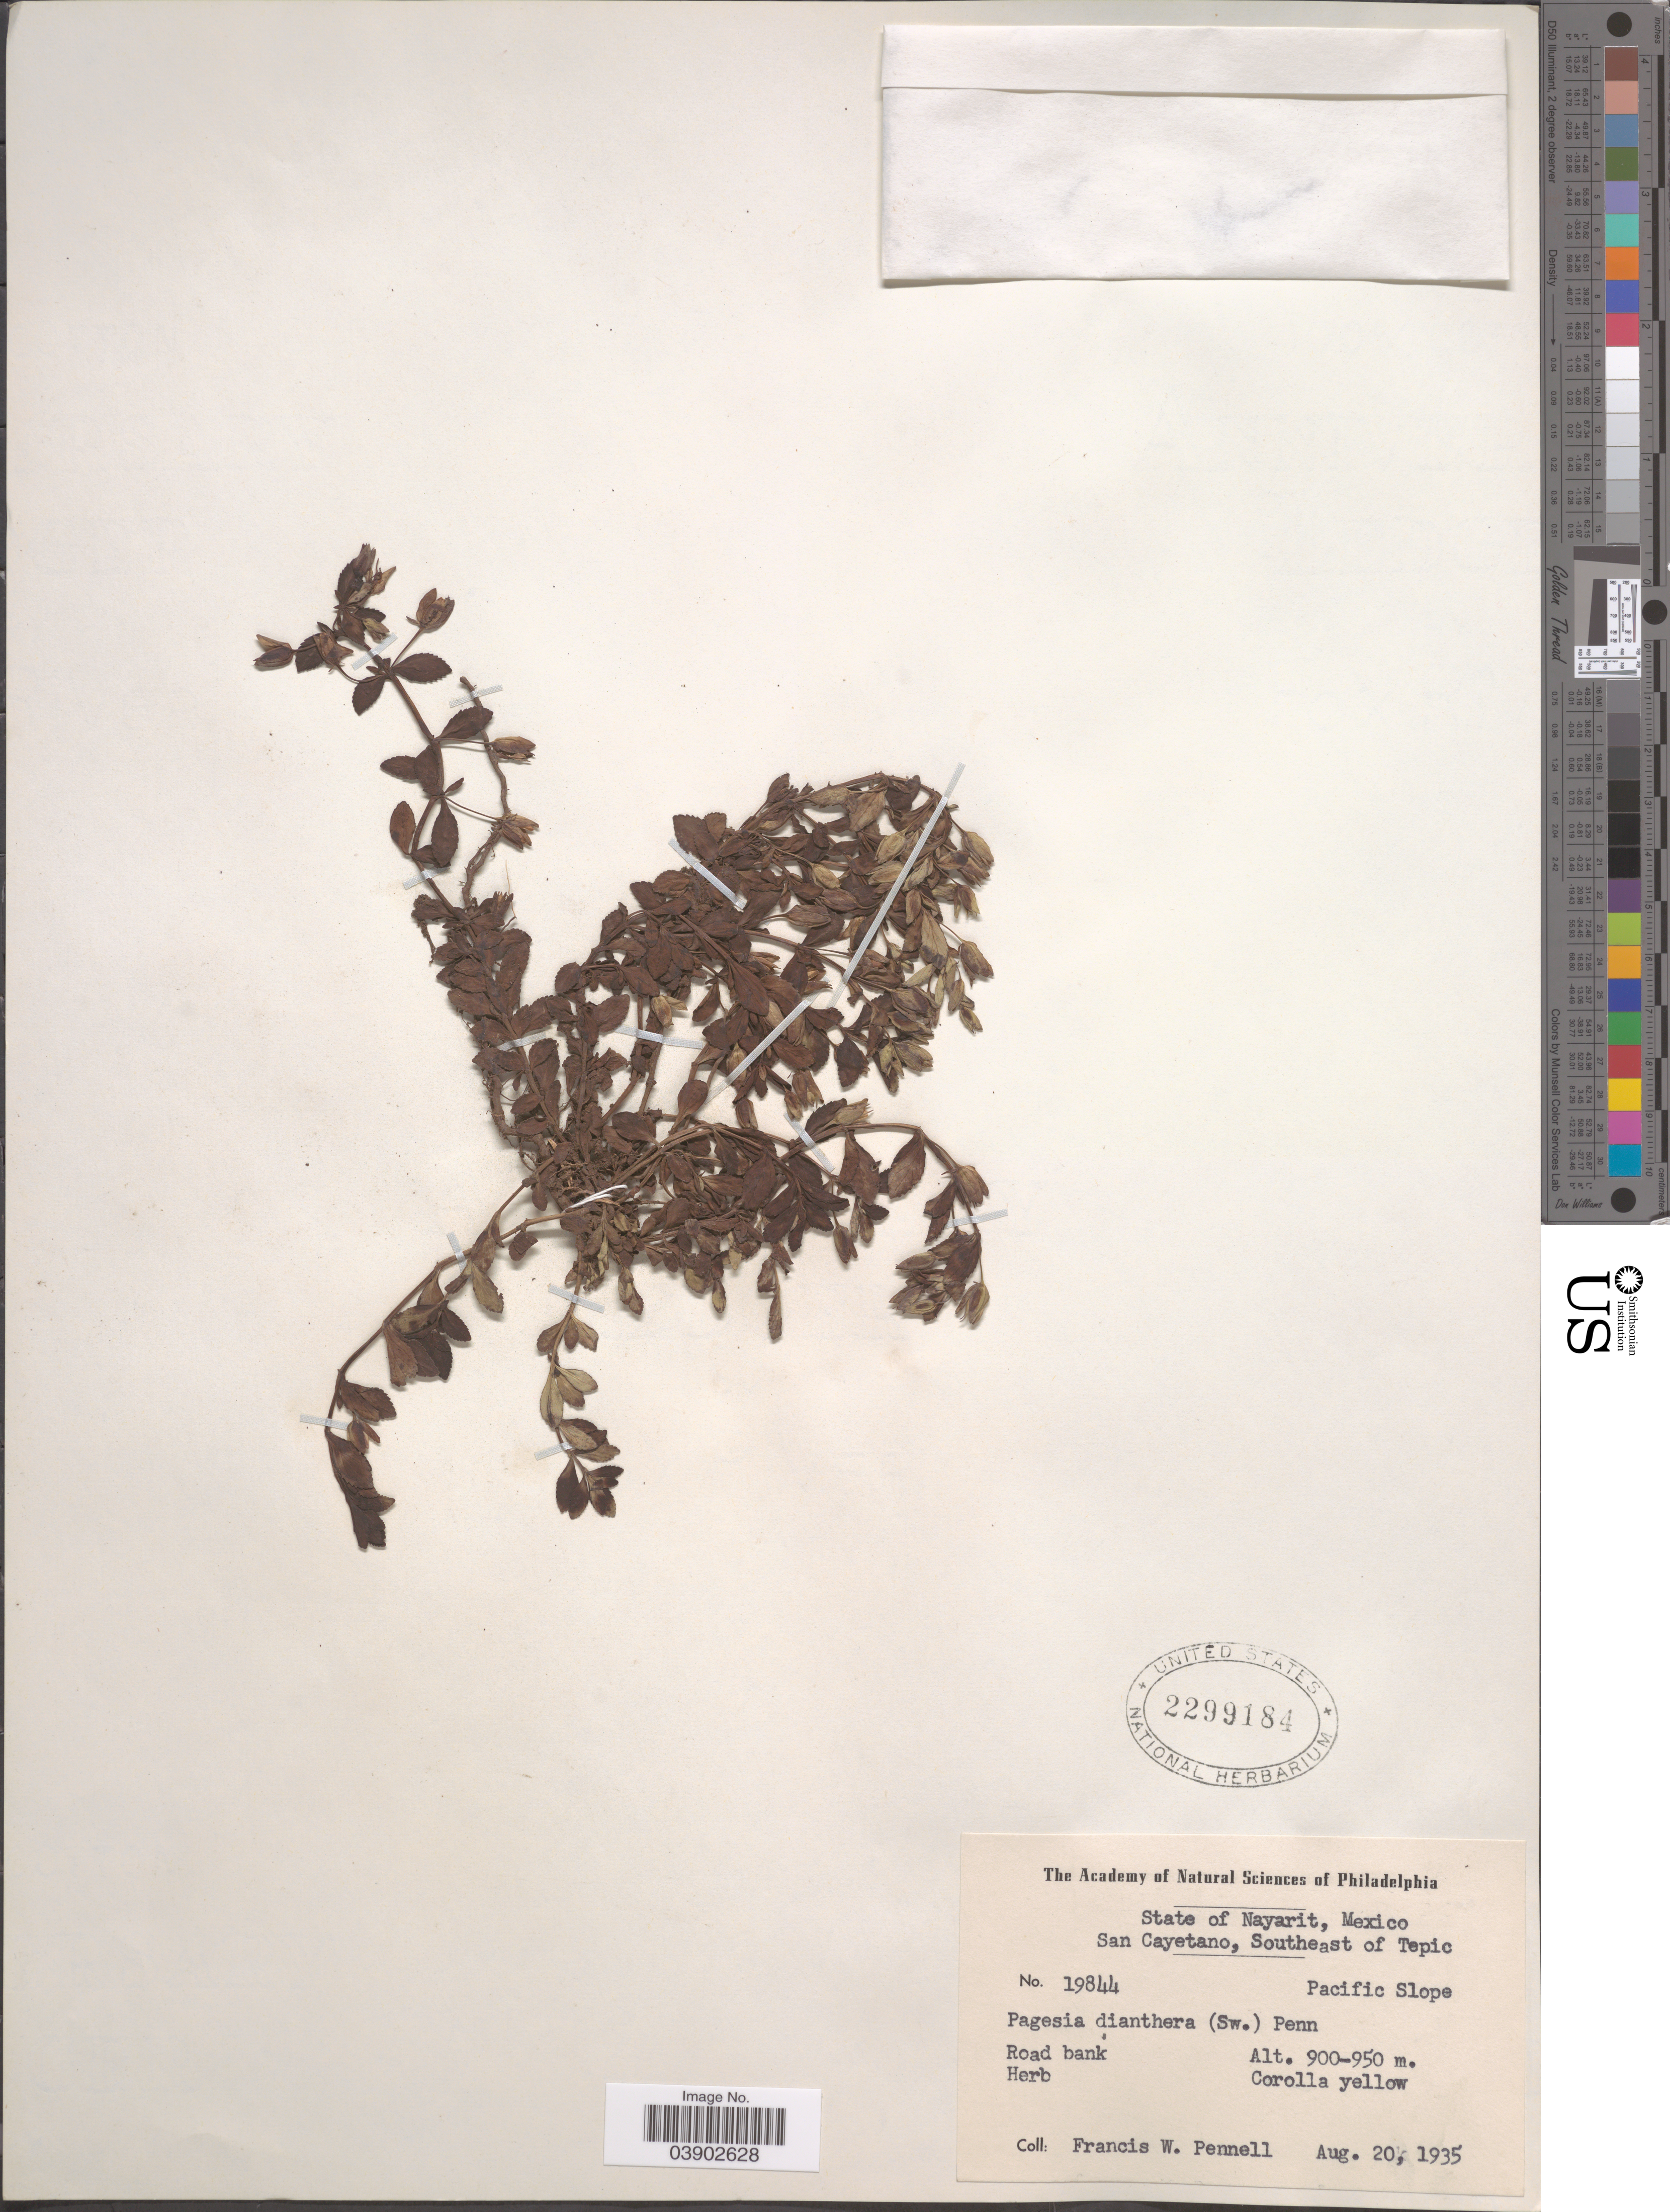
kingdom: Plantae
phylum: Tracheophyta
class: Magnoliopsida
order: Lamiales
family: Plantaginaceae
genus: Mecardonia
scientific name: Mecardonia procumbens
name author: (Mill.) Small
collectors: F. W. Pennell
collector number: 19844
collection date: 1935-08-20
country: Mexico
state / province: Nayarit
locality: San Cayetano, Southeast of Tepic.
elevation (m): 900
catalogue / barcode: US 2299184